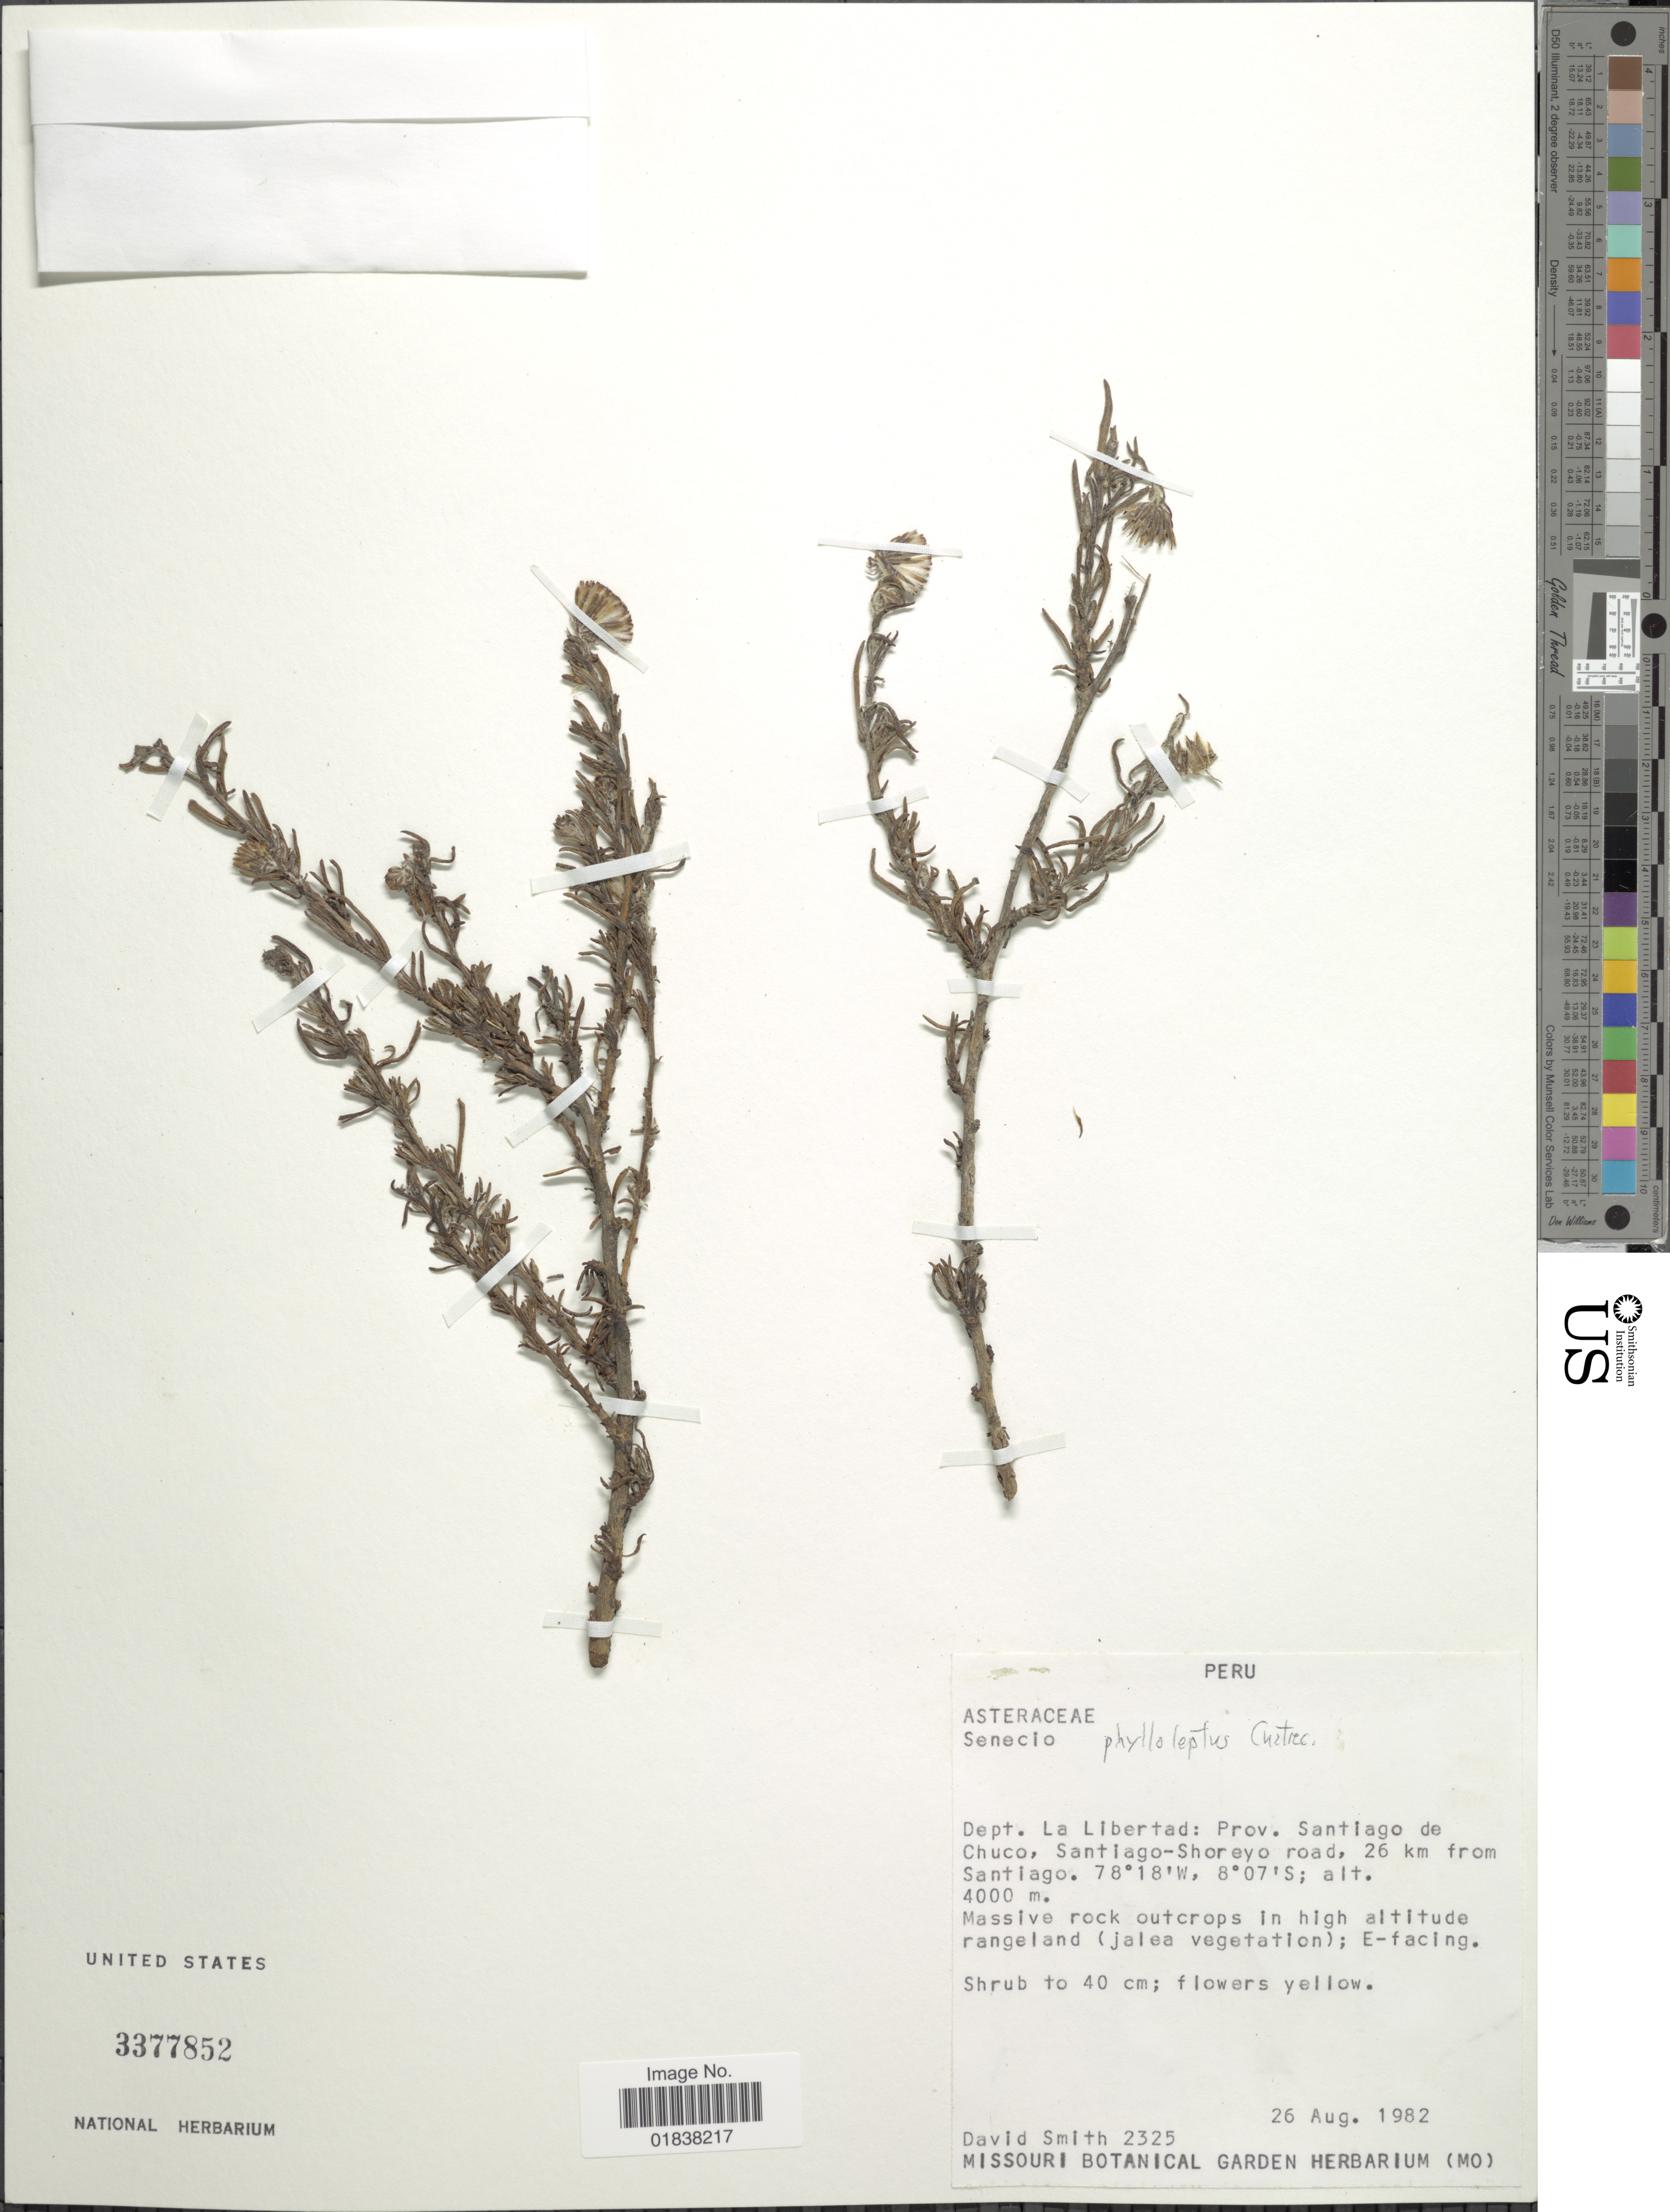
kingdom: Plantae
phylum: Tracheophyta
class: Magnoliopsida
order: Asterales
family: Asteraceae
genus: Senecio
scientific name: Senecio phylloleptus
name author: Cuatrec.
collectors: D. C. Smith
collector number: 2325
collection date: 1982-08-26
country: Peru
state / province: La Libertad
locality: Prov. Santiago de Chuco, Santiago-Shoreyo road, 26 km from Santiago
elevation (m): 4000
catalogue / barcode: US 3377852